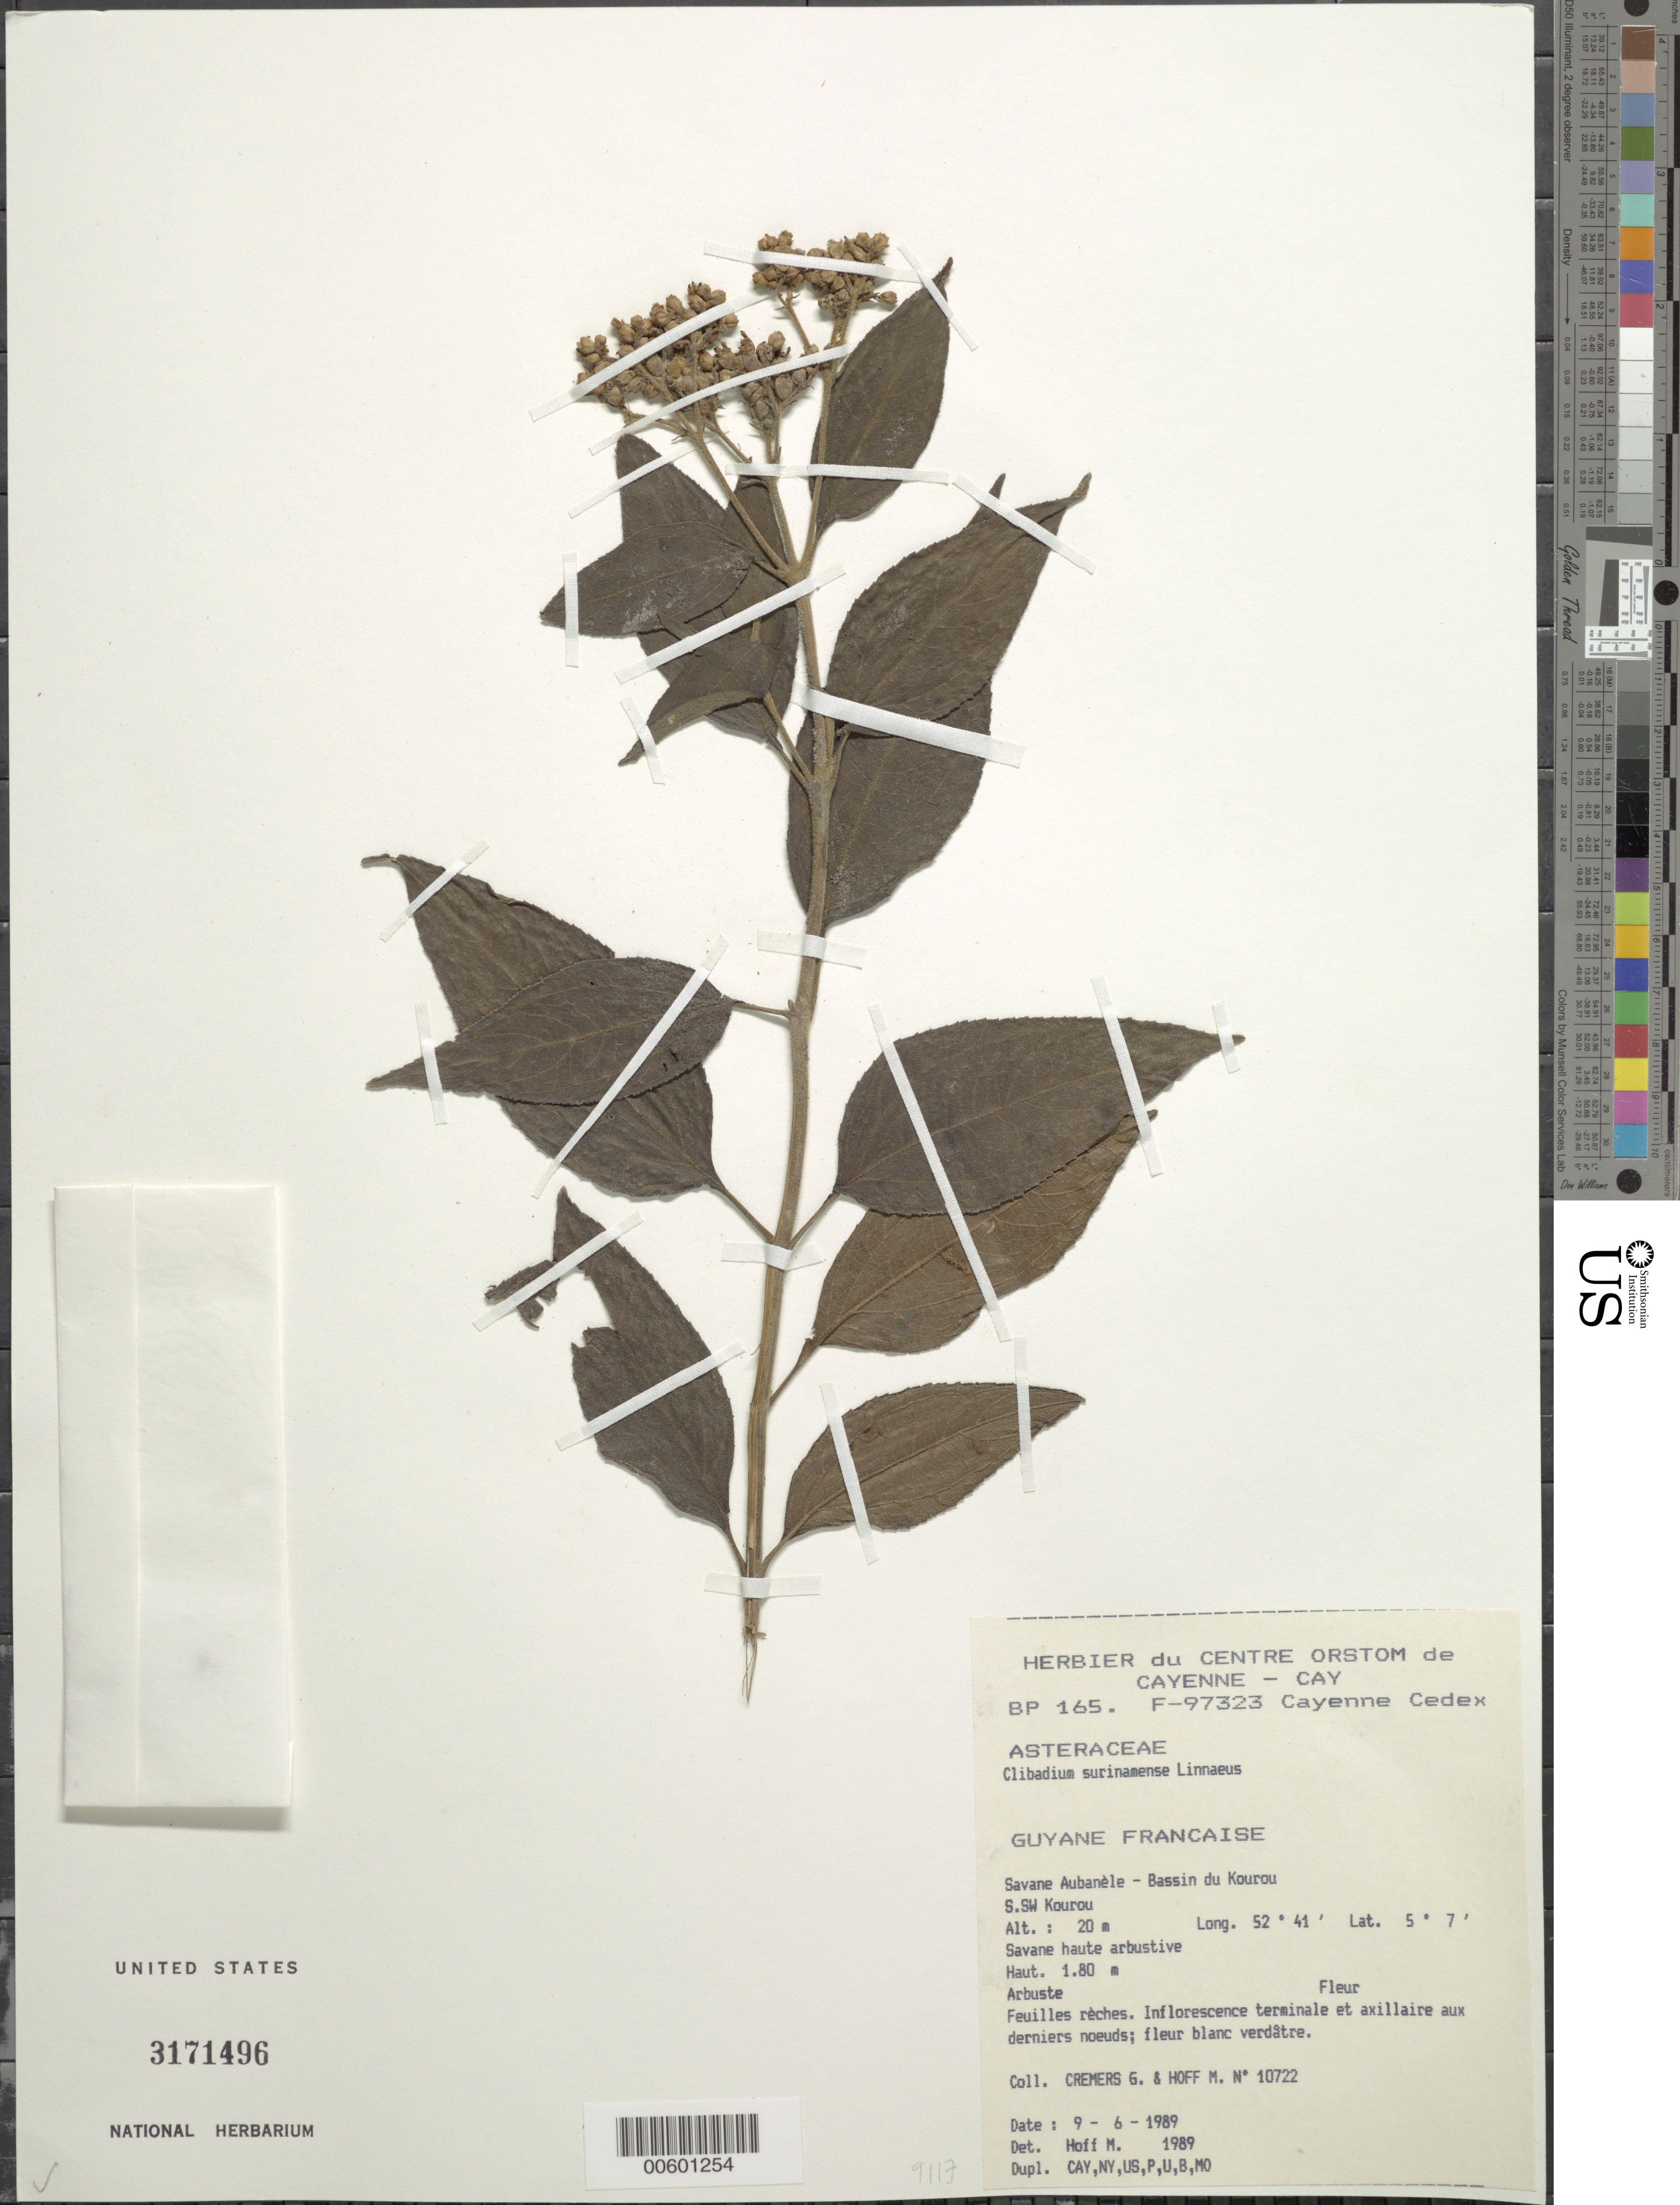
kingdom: Plantae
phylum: Tracheophyta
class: Magnoliopsida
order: Asterales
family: Asteraceae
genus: Clibadium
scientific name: Clibadium surinamense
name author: L.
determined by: Hoff, M.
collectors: G. Cremers & M. Hoff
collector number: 10722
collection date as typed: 9-Jun-89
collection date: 1989-06-09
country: French Guiana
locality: Savane Aubanèle, Bassin du Kourou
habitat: Savane haute arbustive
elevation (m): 20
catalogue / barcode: US 3171496